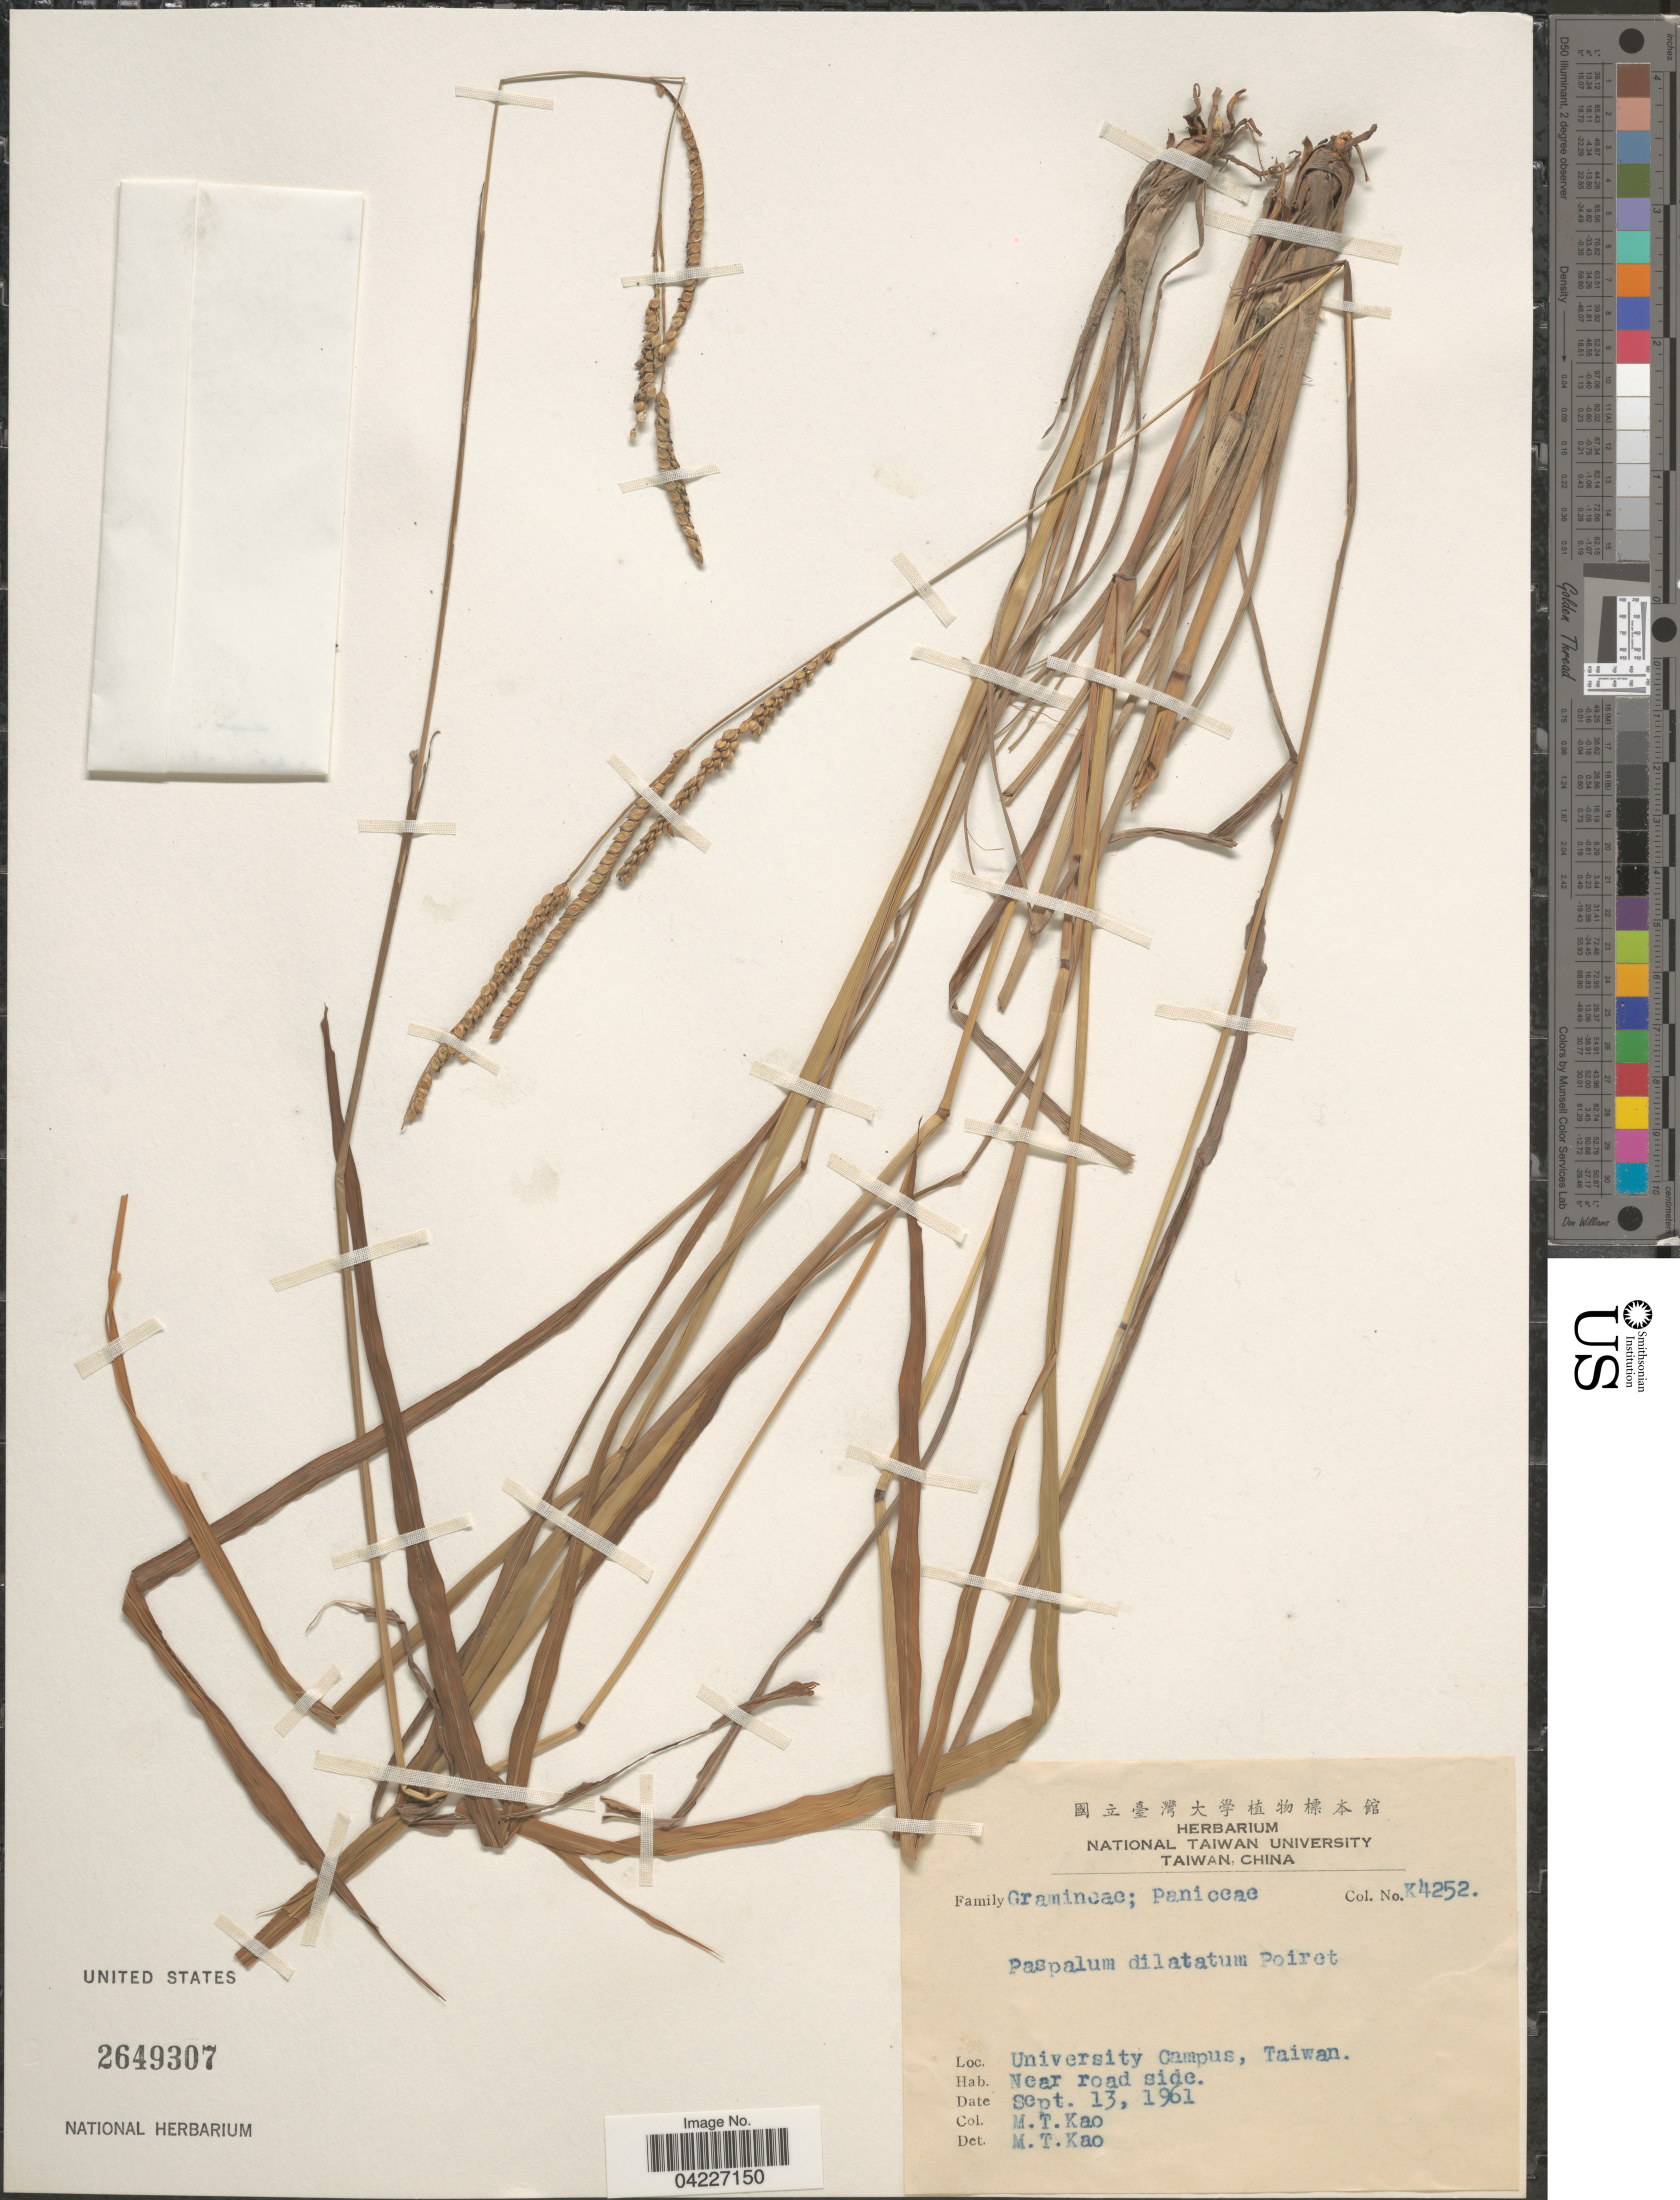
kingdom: Plantae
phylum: Tracheophyta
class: Liliopsida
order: Poales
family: Poaceae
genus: Paspalum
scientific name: Paspalum dilatatum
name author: Poir.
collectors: M. T. Kao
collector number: K4252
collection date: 1961-09-13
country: Taiwan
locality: University of Campus. Near road side.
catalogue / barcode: US 2649307